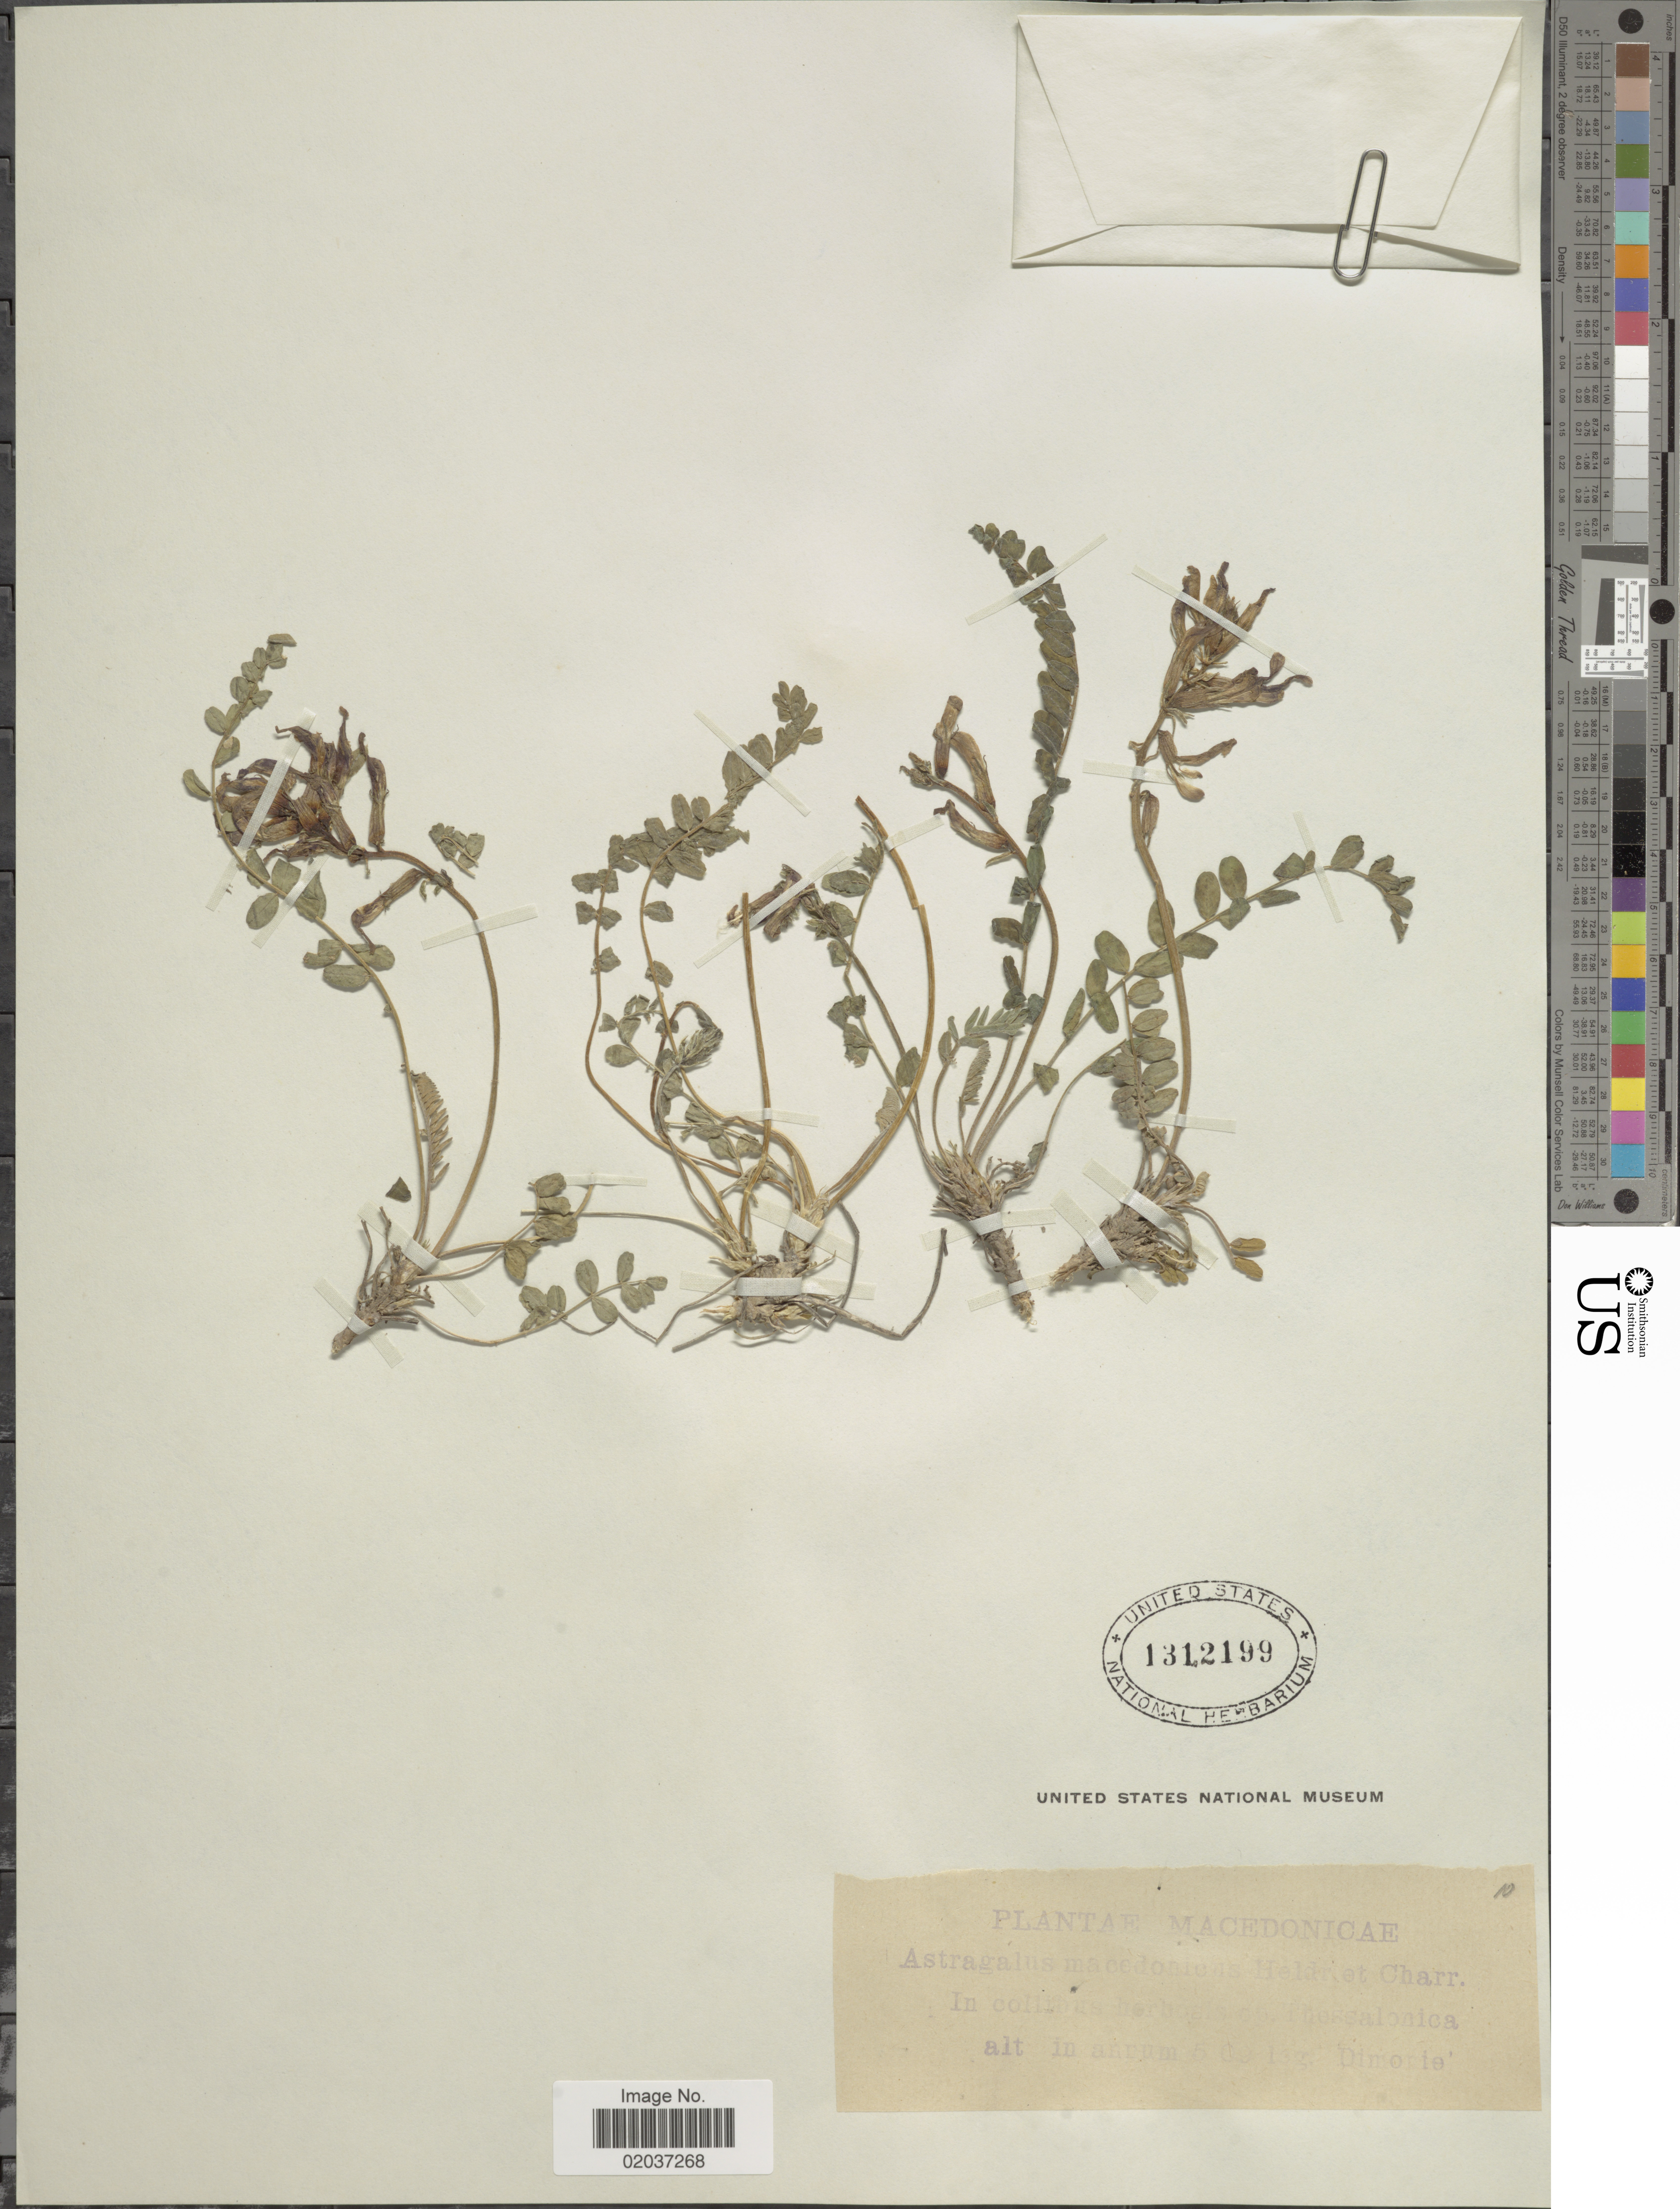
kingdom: Plantae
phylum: Tracheophyta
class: Magnoliopsida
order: Fabales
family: Fabaceae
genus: Astragalus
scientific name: Astragalus macedonicus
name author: Heldr. & Hadji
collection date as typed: Transcribed d/m/y: 5/9/13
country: North Macedonia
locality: Macedonicae, In collibus [illegible text] [illegible text]salonica.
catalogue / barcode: US 1312199